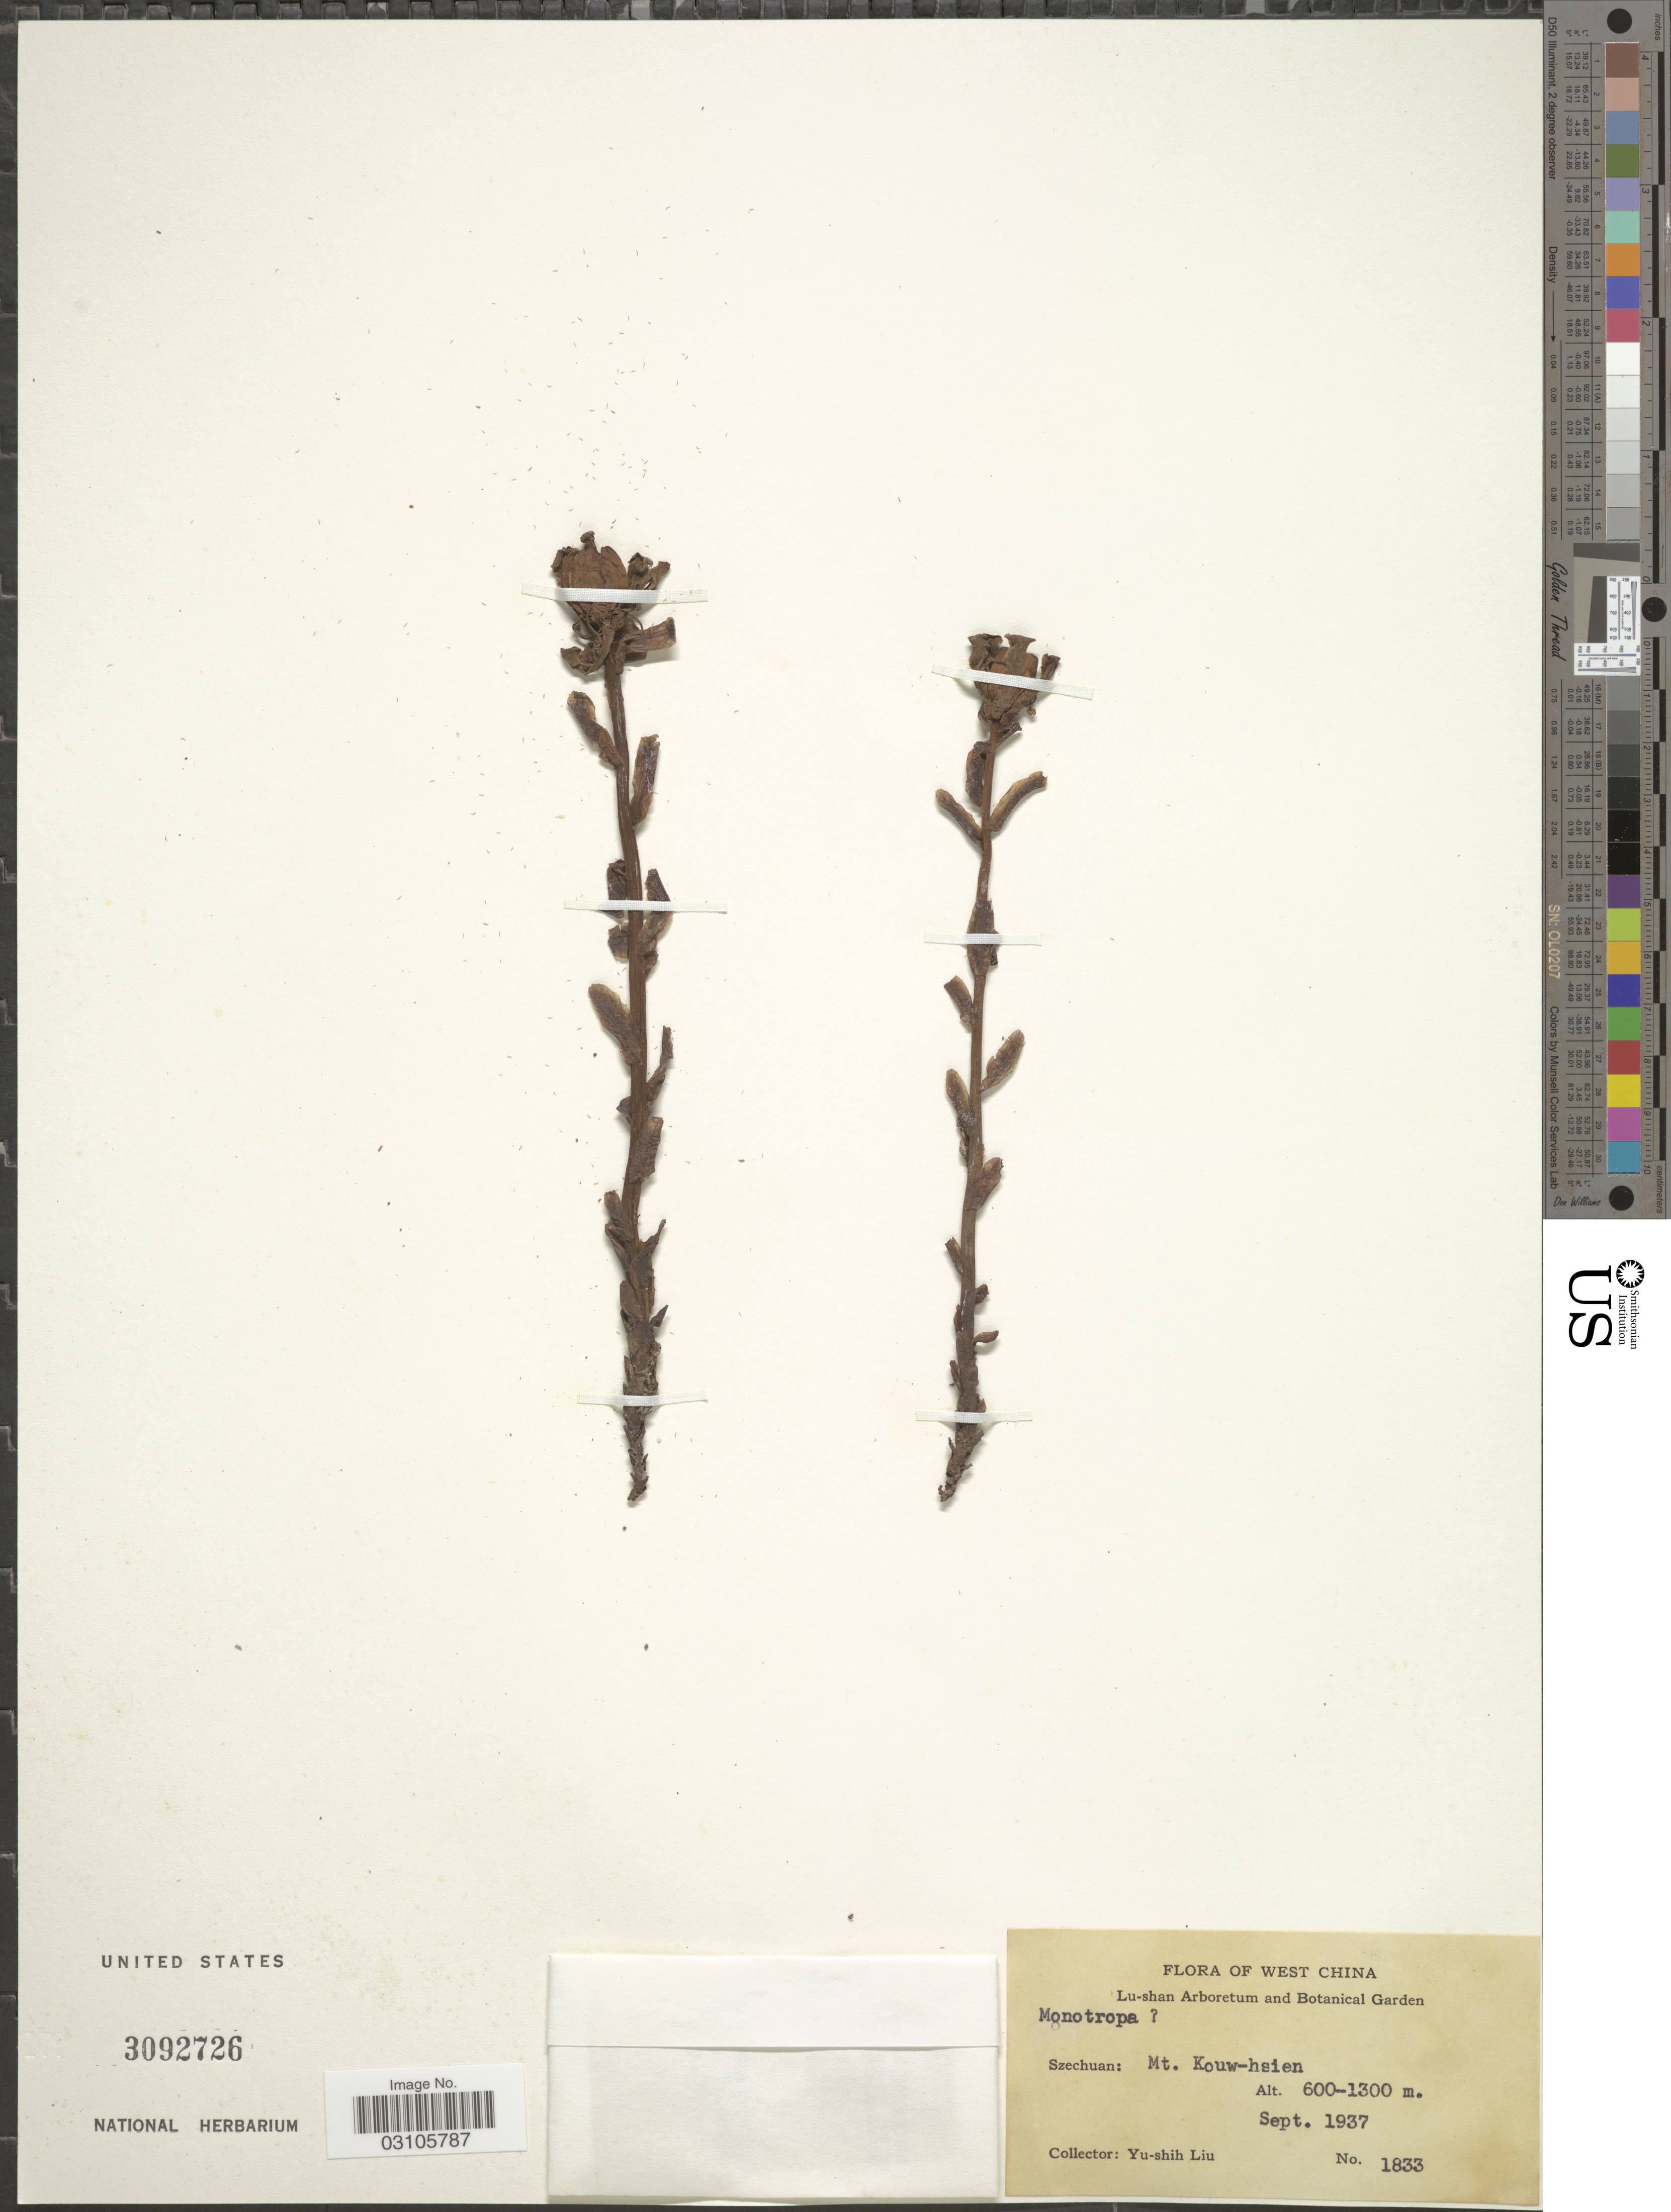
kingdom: Plantae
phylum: Tracheophyta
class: Magnoliopsida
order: Ericales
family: Ericaceae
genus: Monotropa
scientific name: Monotropa sp.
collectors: Y.-S. Liu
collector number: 1833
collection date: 1937-09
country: China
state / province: Sichuan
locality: West China. Szechuan: Mt. Kouw-hsien.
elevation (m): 600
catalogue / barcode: US 3092726